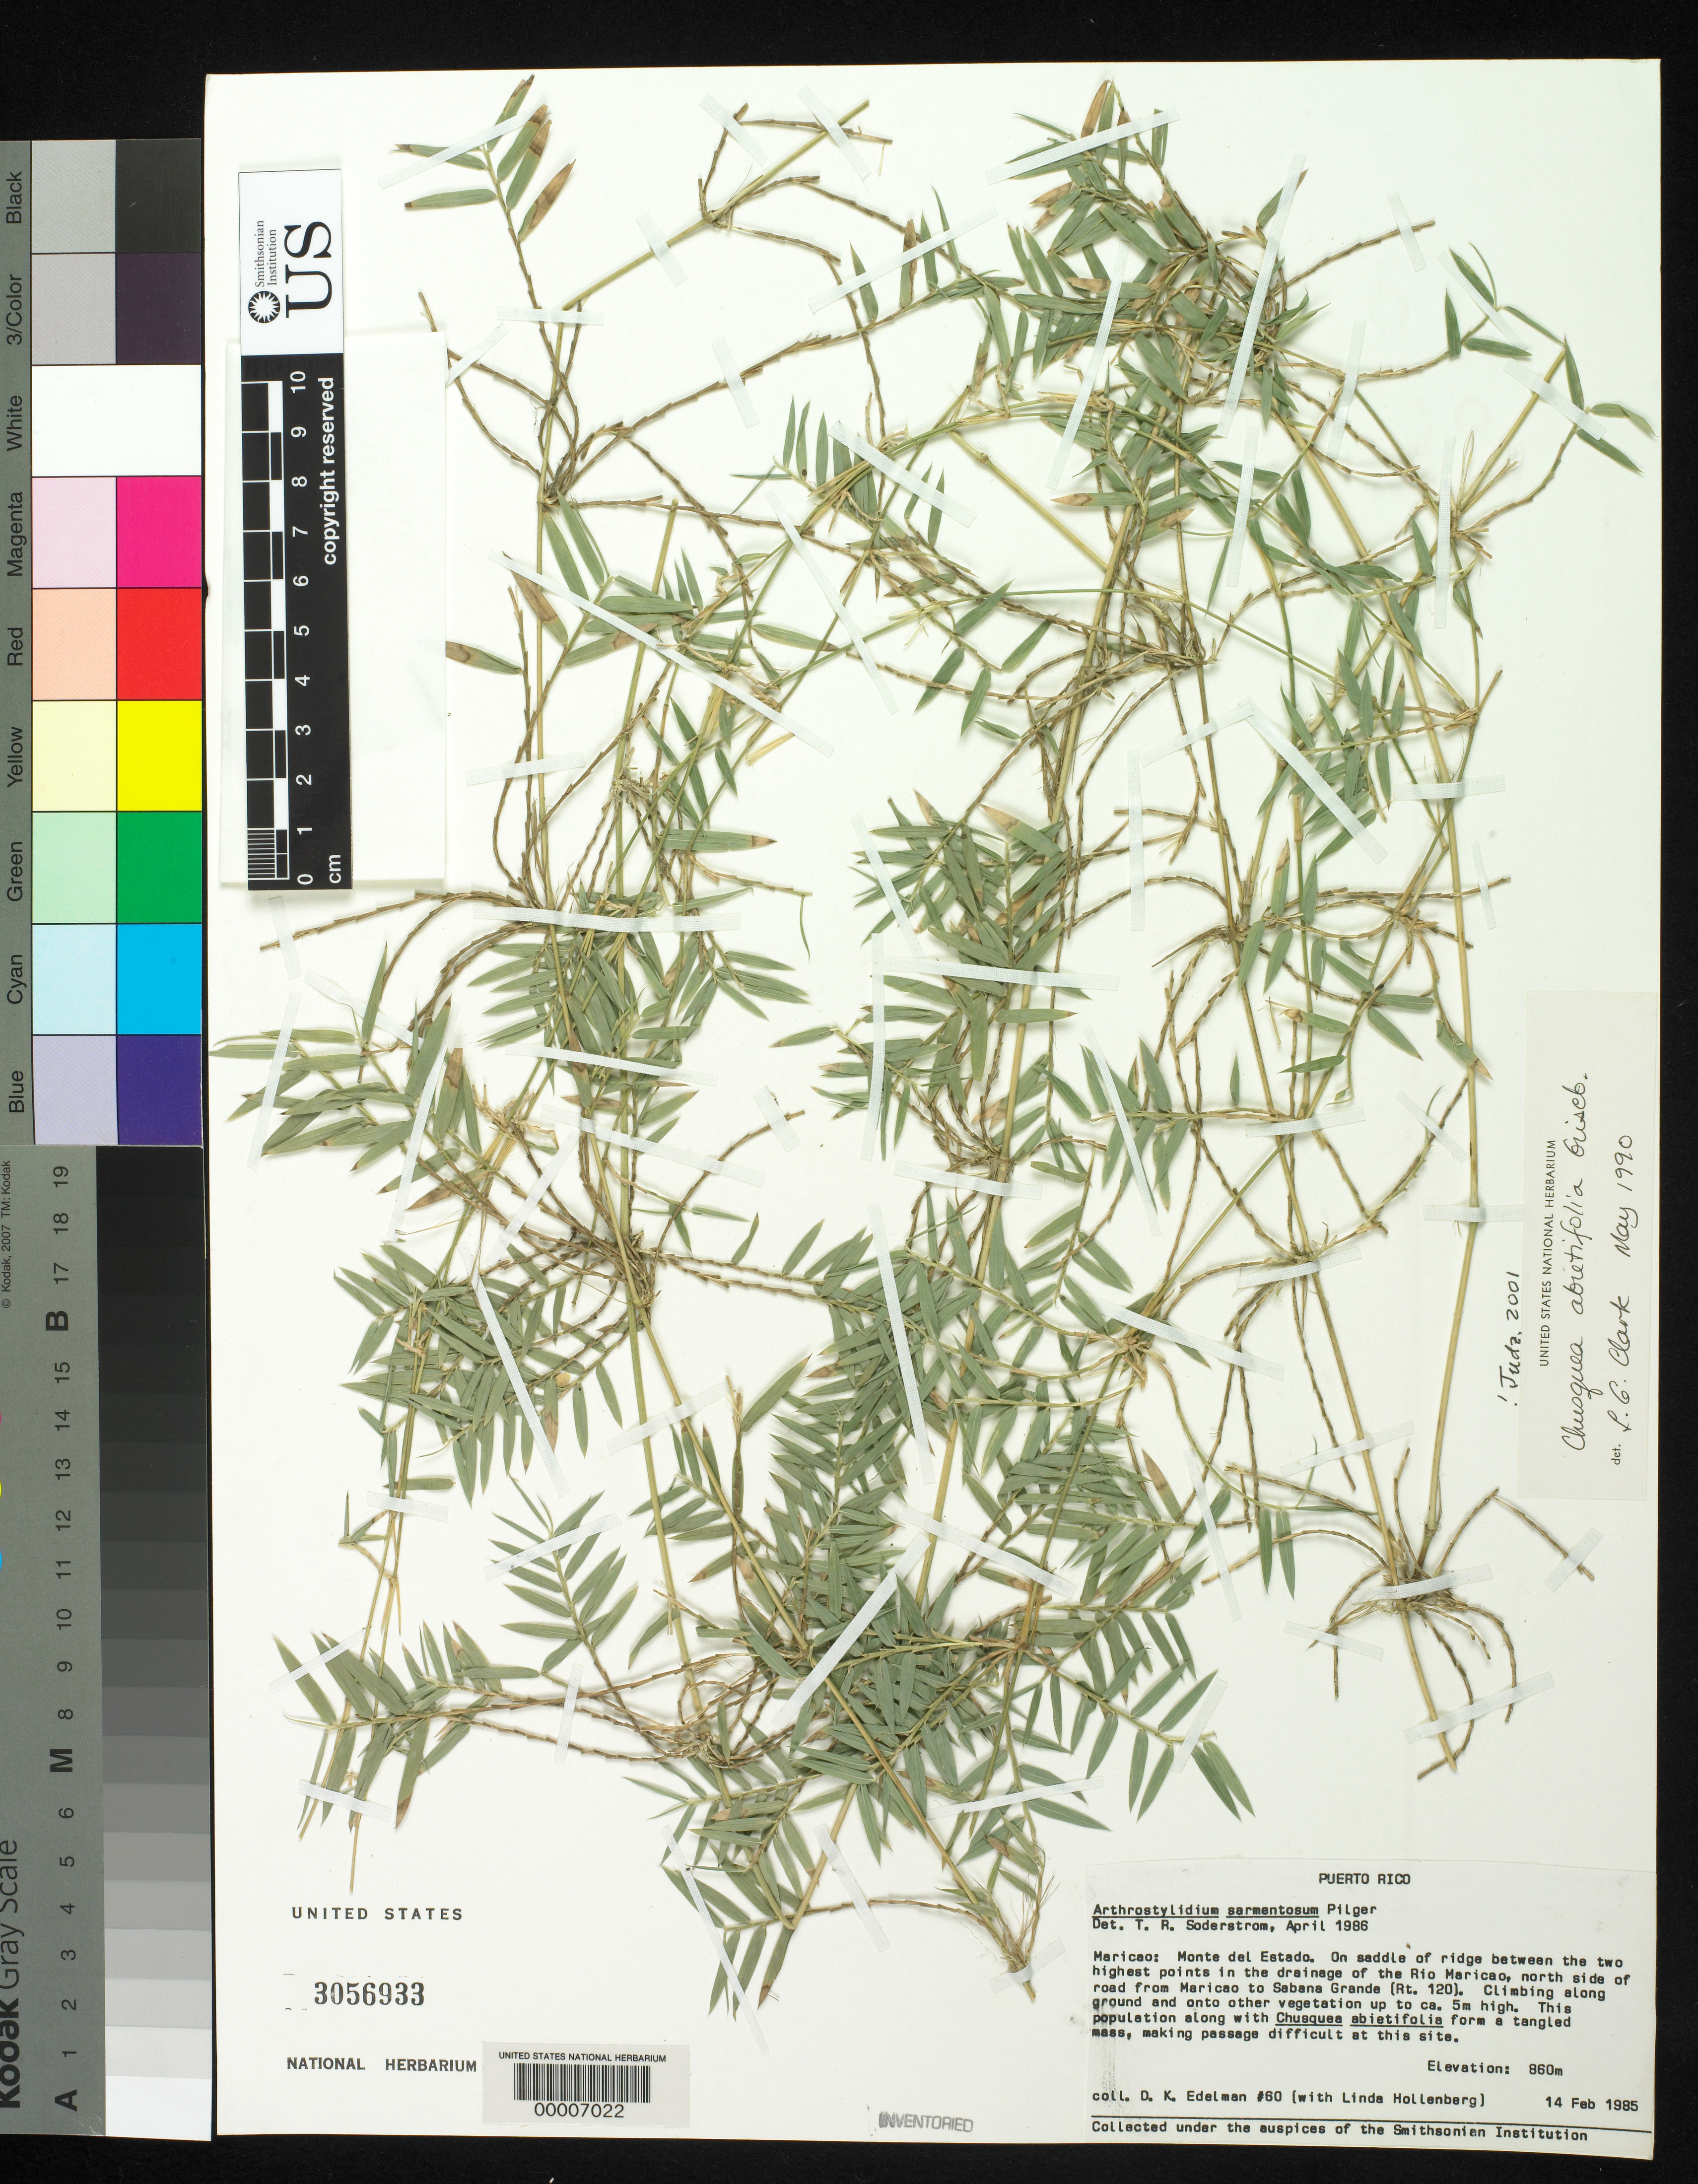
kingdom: Plantae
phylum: Tracheophyta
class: Liliopsida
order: Poales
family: Poaceae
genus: Chusquea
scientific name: Chusquea abietifolia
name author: Griseb.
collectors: D. Edelman & L. Hollenberg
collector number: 60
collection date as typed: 14 Feb 1985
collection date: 1985-02-14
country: Puerto Rico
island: Greater Antilles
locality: Maricao, monte del estado, rio maricao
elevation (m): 860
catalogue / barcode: US 3056933